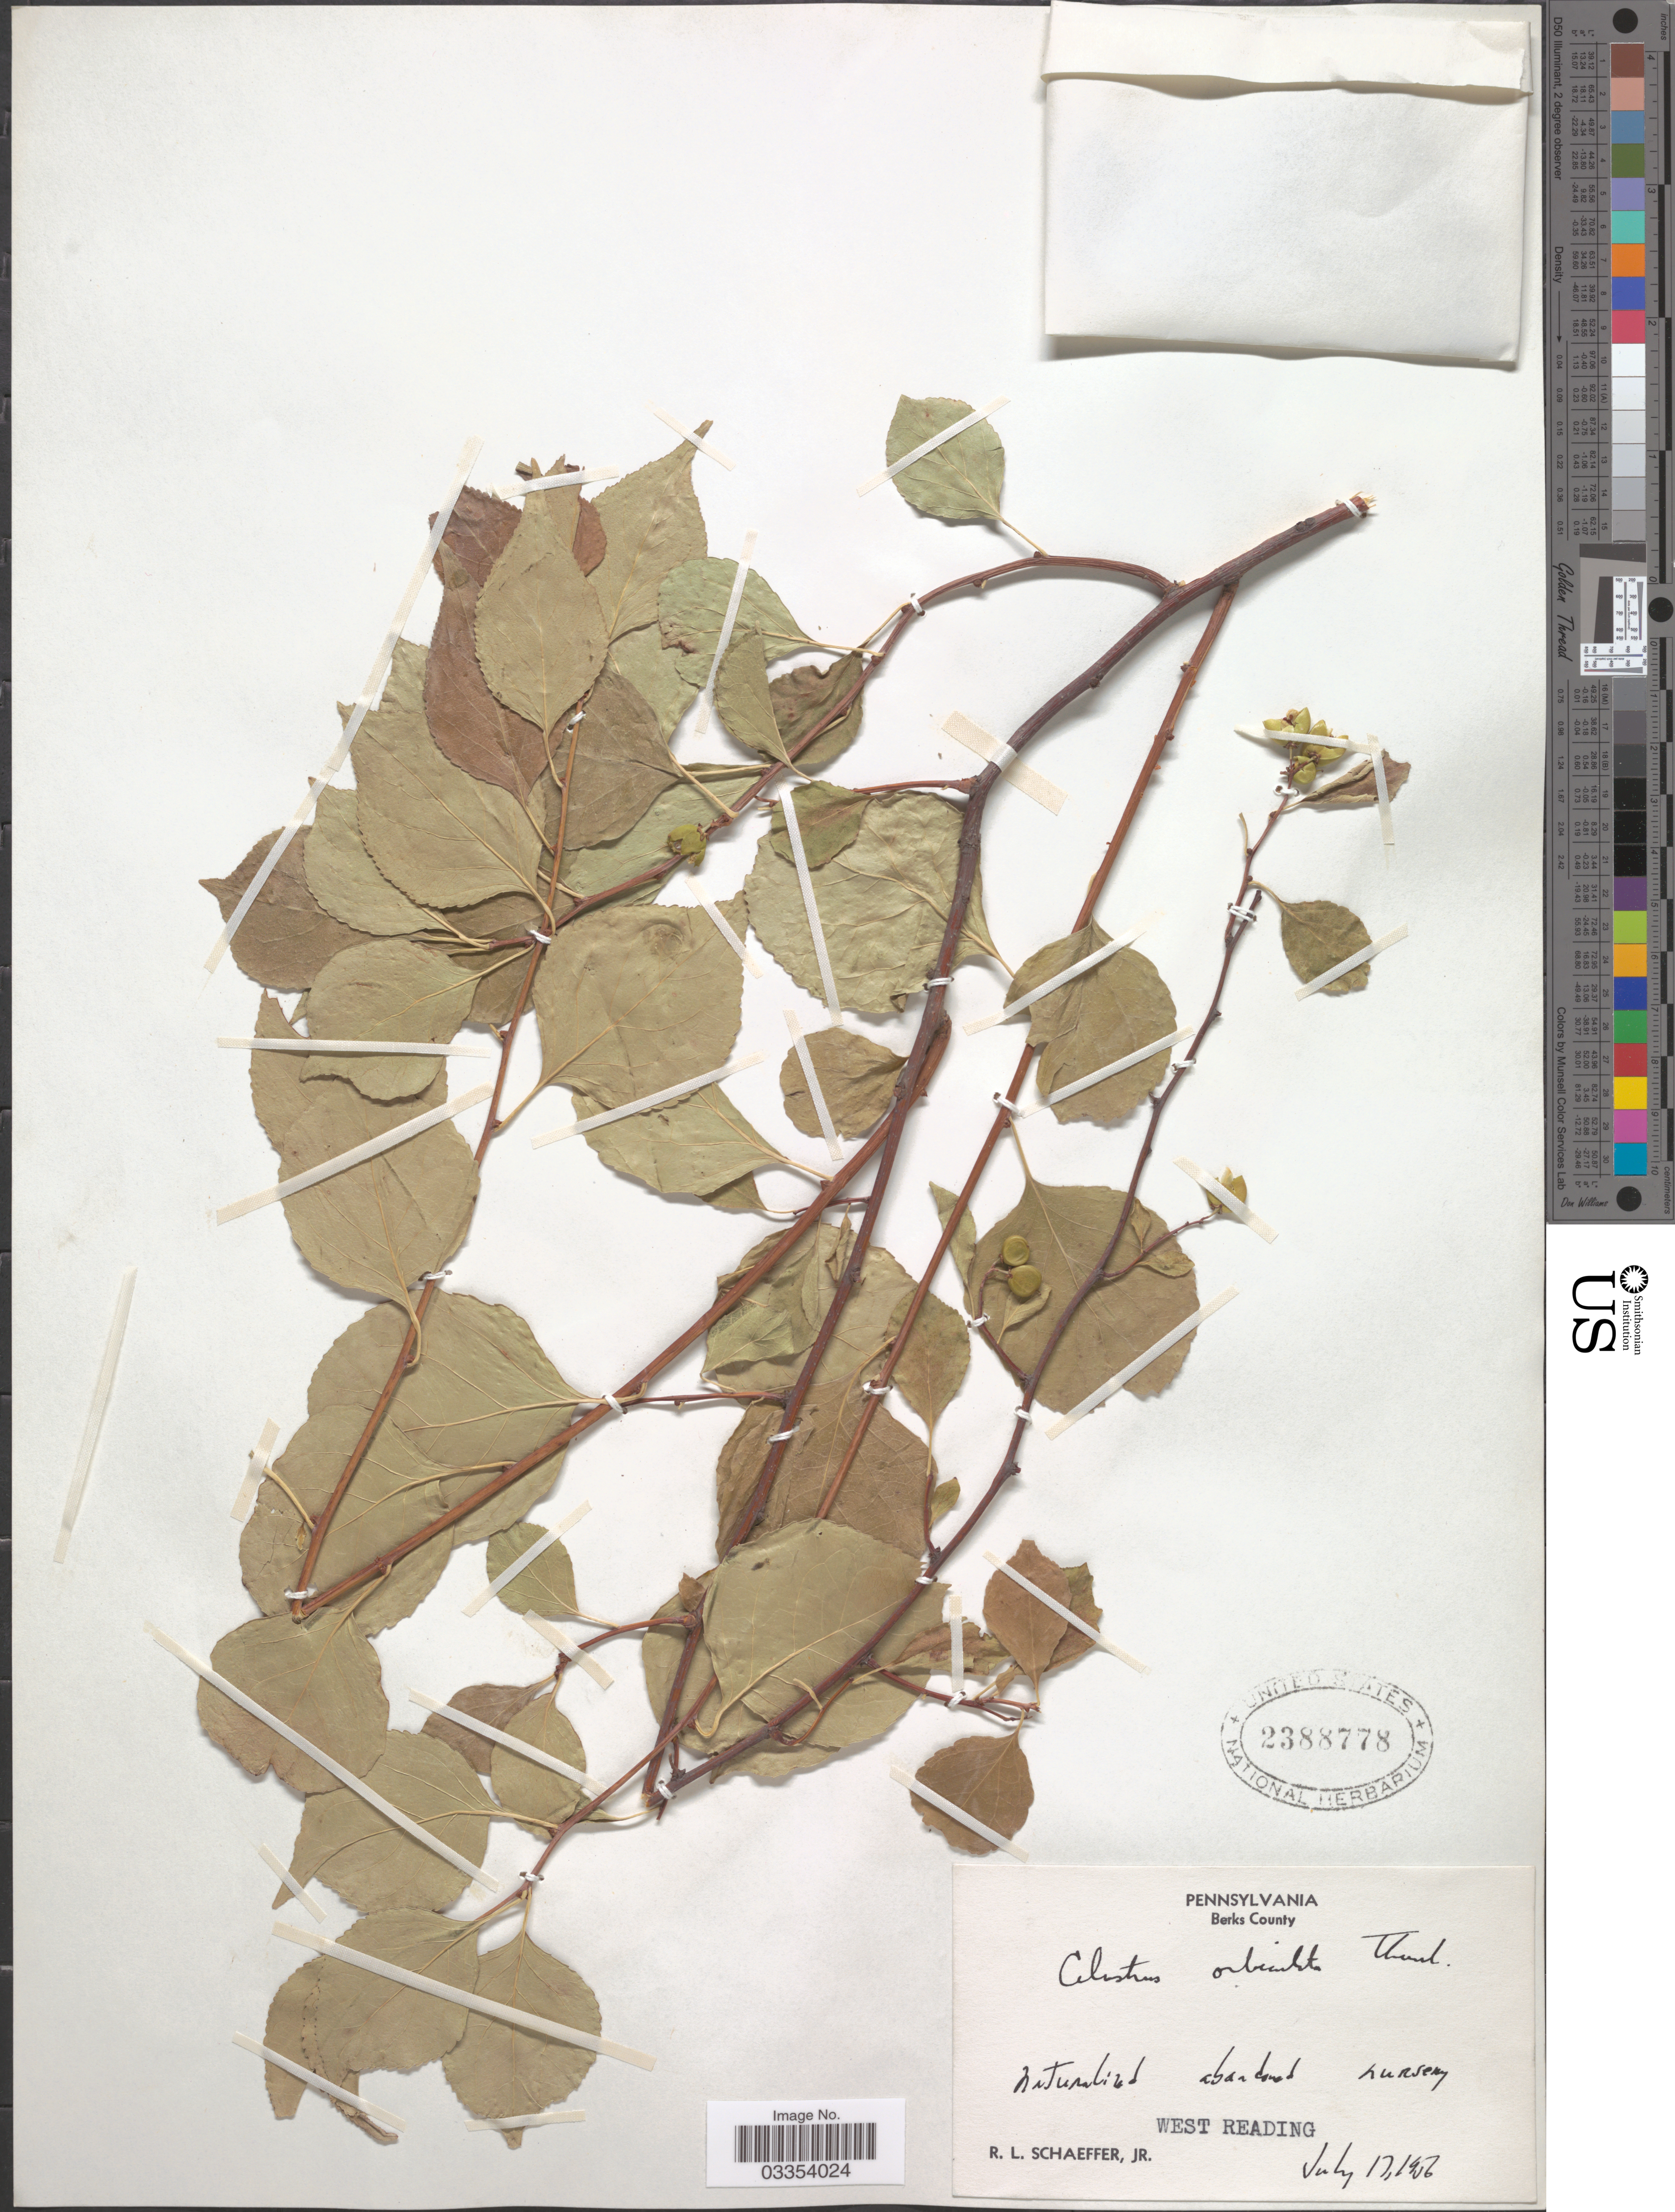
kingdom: Plantae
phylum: Tracheophyta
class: Magnoliopsida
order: Celastrales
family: Celastraceae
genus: Celastrus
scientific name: Celastrus orbiculatus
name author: Thunb.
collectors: R. L. Schaeffer Jr.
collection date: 1956-07-17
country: United States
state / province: Pennsylvania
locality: Berks County. Naturalized abandoned nursery. West Reading.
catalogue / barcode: US 2388778